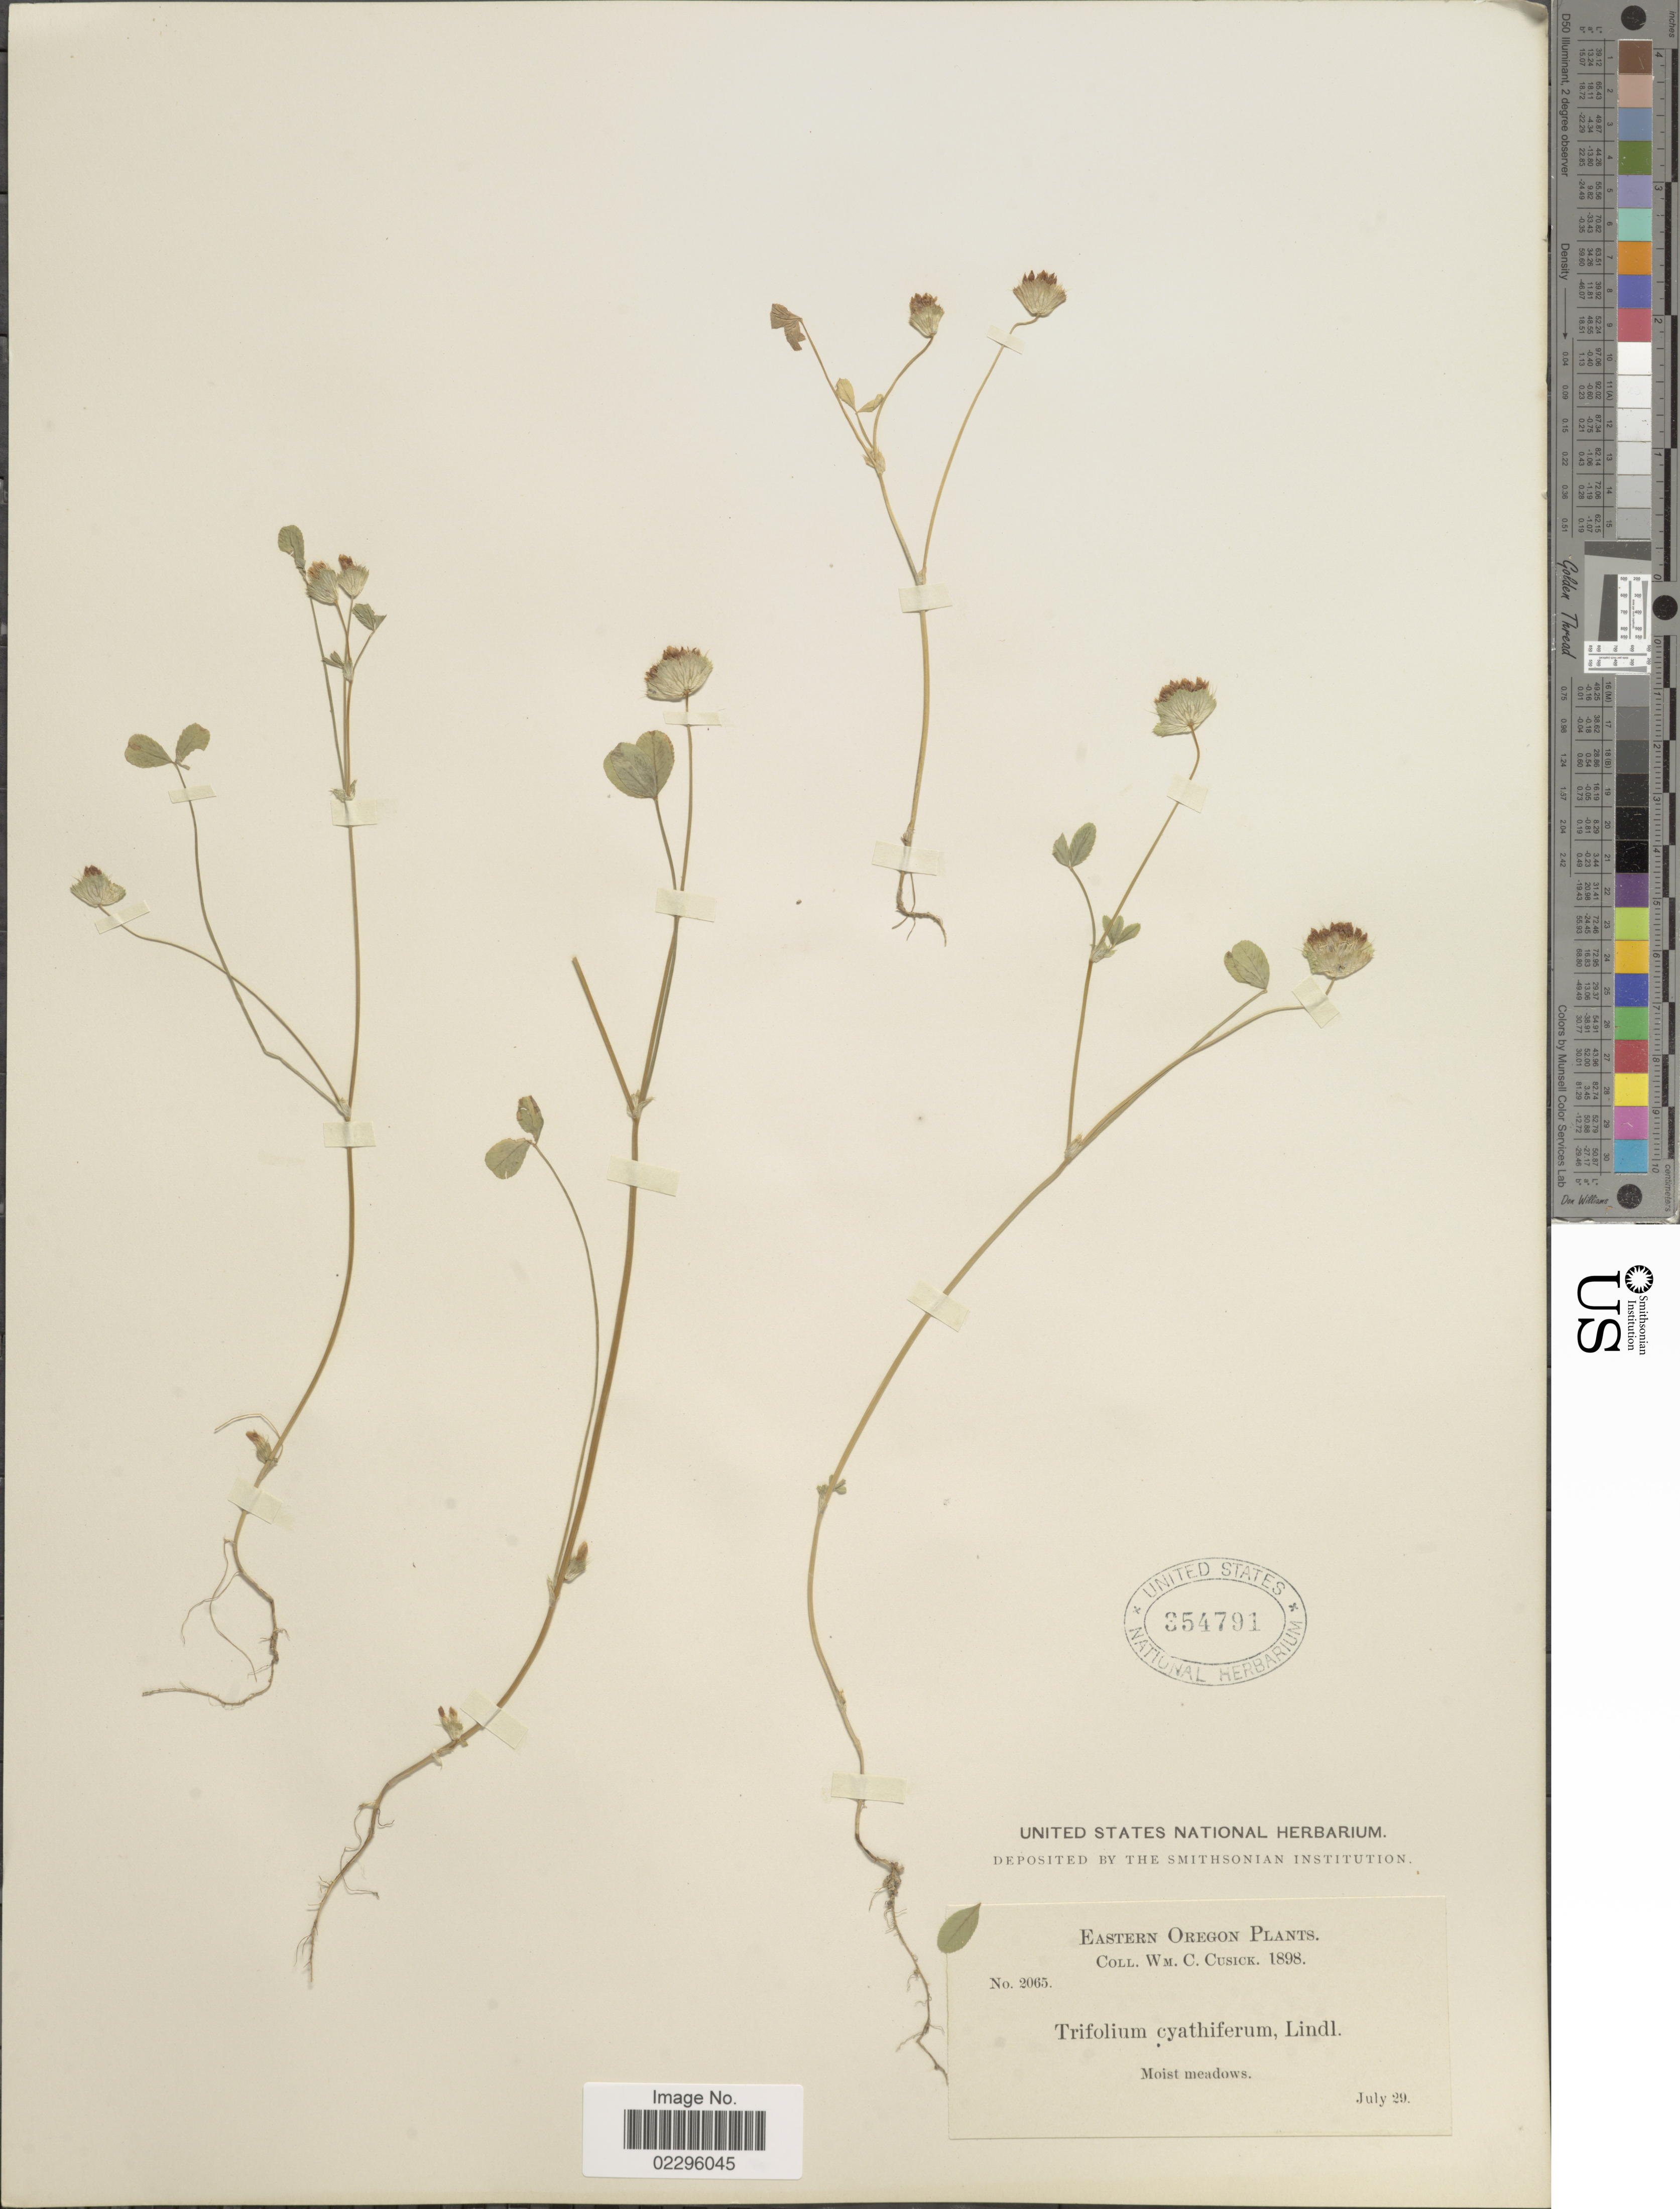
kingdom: Plantae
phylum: Tracheophyta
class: Magnoliopsida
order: Fabales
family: Fabaceae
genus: Trifolium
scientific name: Trifolium cyathiferum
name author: Lindl.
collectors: W. C. Cusick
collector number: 2065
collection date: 1898-07-29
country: United States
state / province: Oregon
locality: Eastern Oregon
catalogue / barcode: US 354791